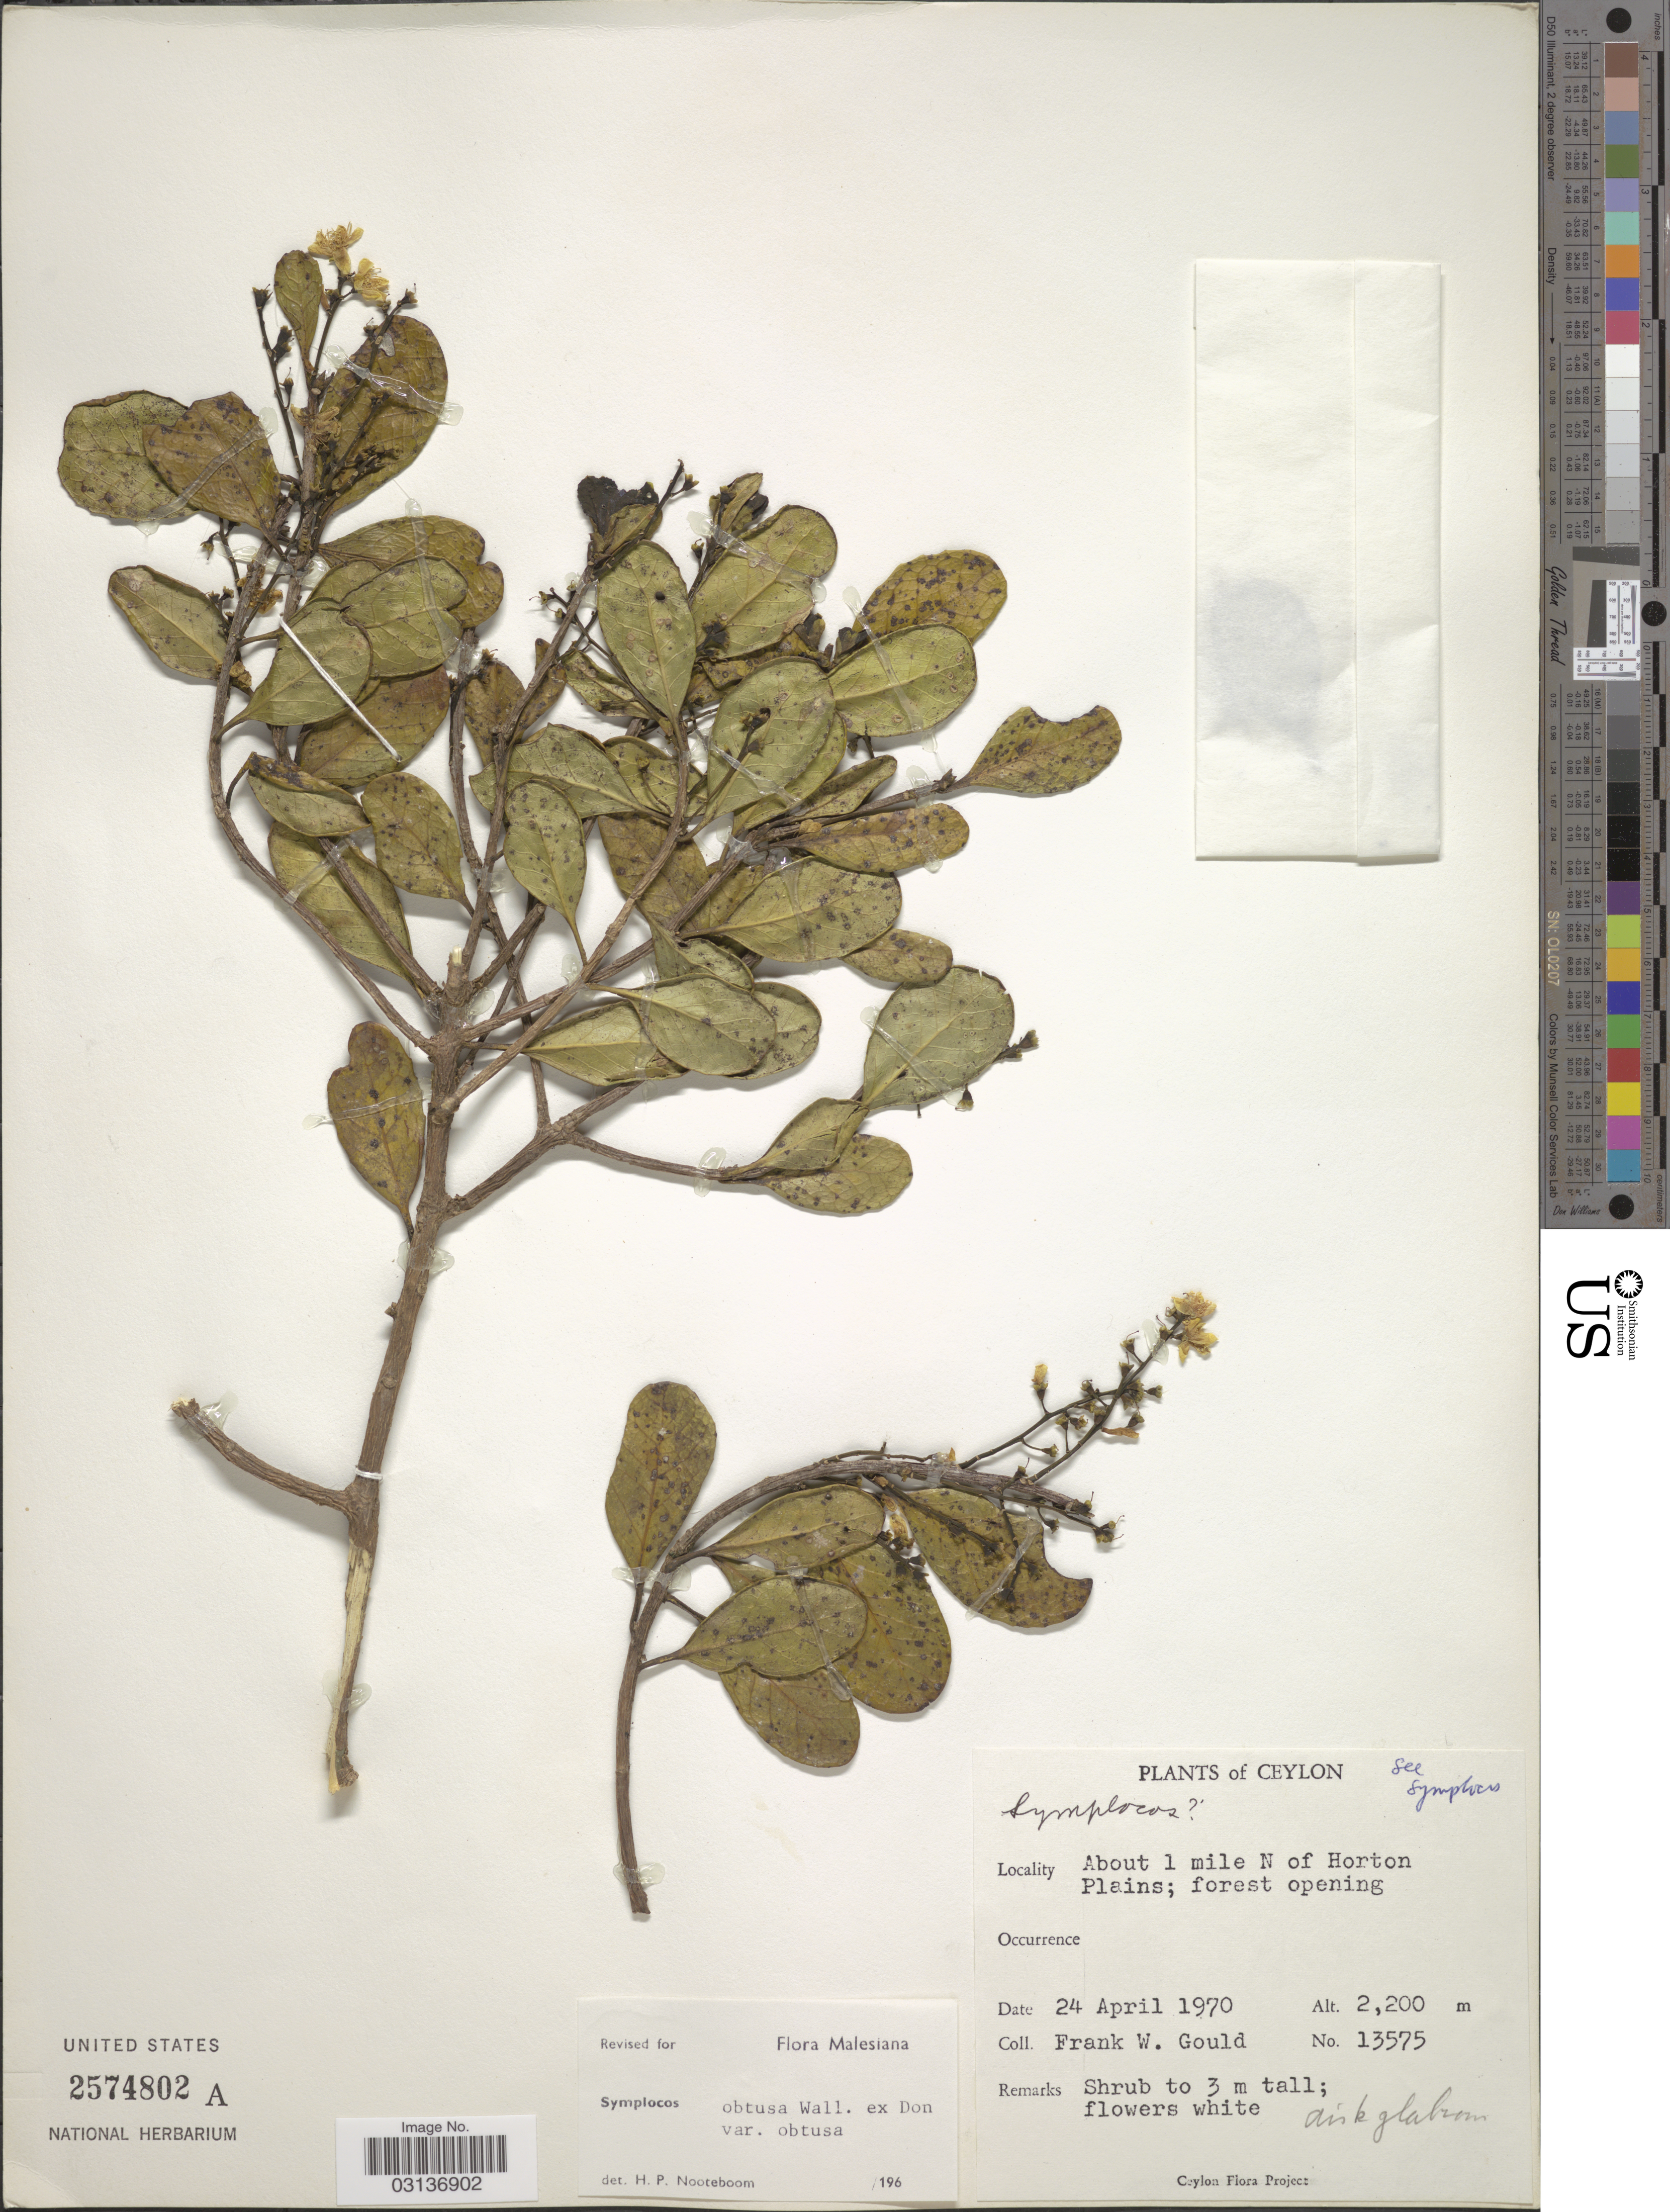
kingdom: Plantae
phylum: Tracheophyta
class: Magnoliopsida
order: Ericales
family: Symplocaceae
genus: Symplocos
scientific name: Symplocos obtusa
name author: Wall. ex G. Don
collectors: F. W. Gould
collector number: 13575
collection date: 1970-04-24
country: Sri Lanka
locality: Ceylon. About 1 mile N of Horton Plains; forest opening.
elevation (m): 2200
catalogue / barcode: US 2574802A